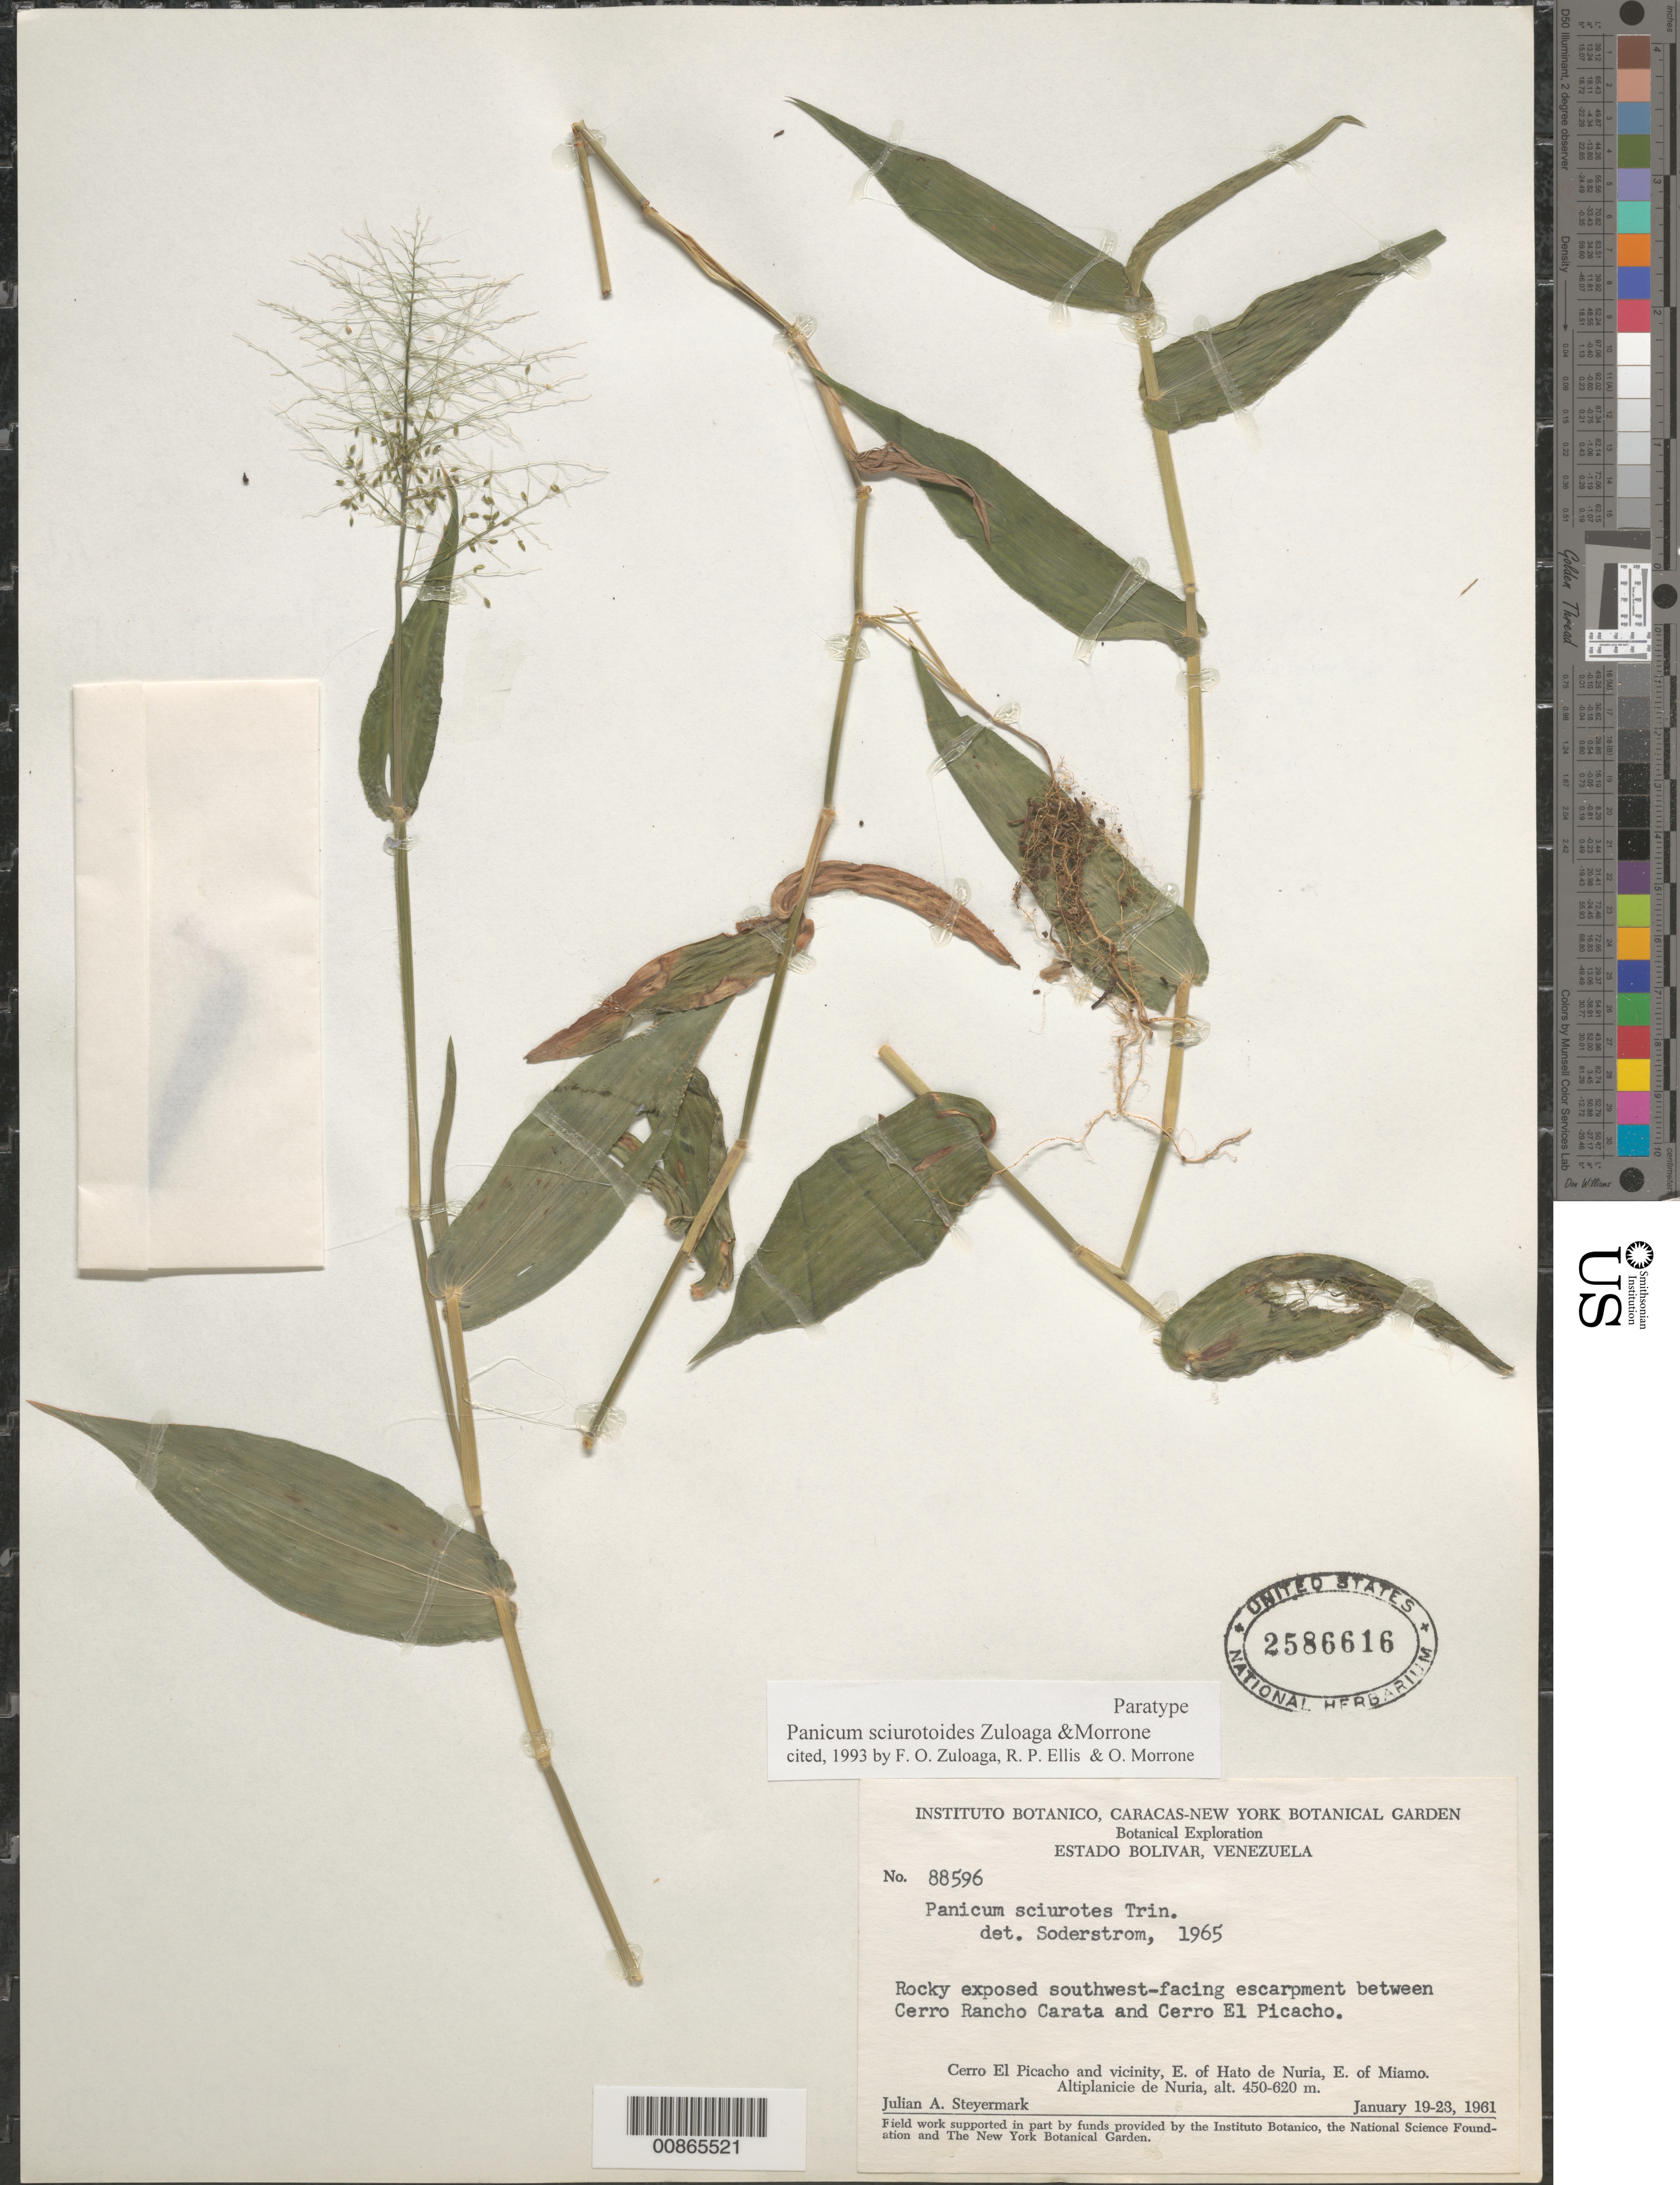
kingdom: Plantae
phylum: Tracheophyta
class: Liliopsida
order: Poales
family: Poaceae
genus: Panicum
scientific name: Panicum sciurotoides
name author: Zuloaga & Morrone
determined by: Zuloaga, F. O.; Ellis, R. P.; Morrone, O. N.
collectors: J. Steyermark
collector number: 88596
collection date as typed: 19-Jan-61 to 23-Jan-61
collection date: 1961-01-19/1961-01-23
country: Venezuela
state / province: Bolívar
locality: Cerro El Picacho and vicinity, E of Hato de Nuria, E of Miamo, Altiplanicie de Nuria; between Cerro Rancho Carata and Cerro El Picacho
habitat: Rocky exposed SW-facing escarpment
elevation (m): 450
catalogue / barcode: US 2586616